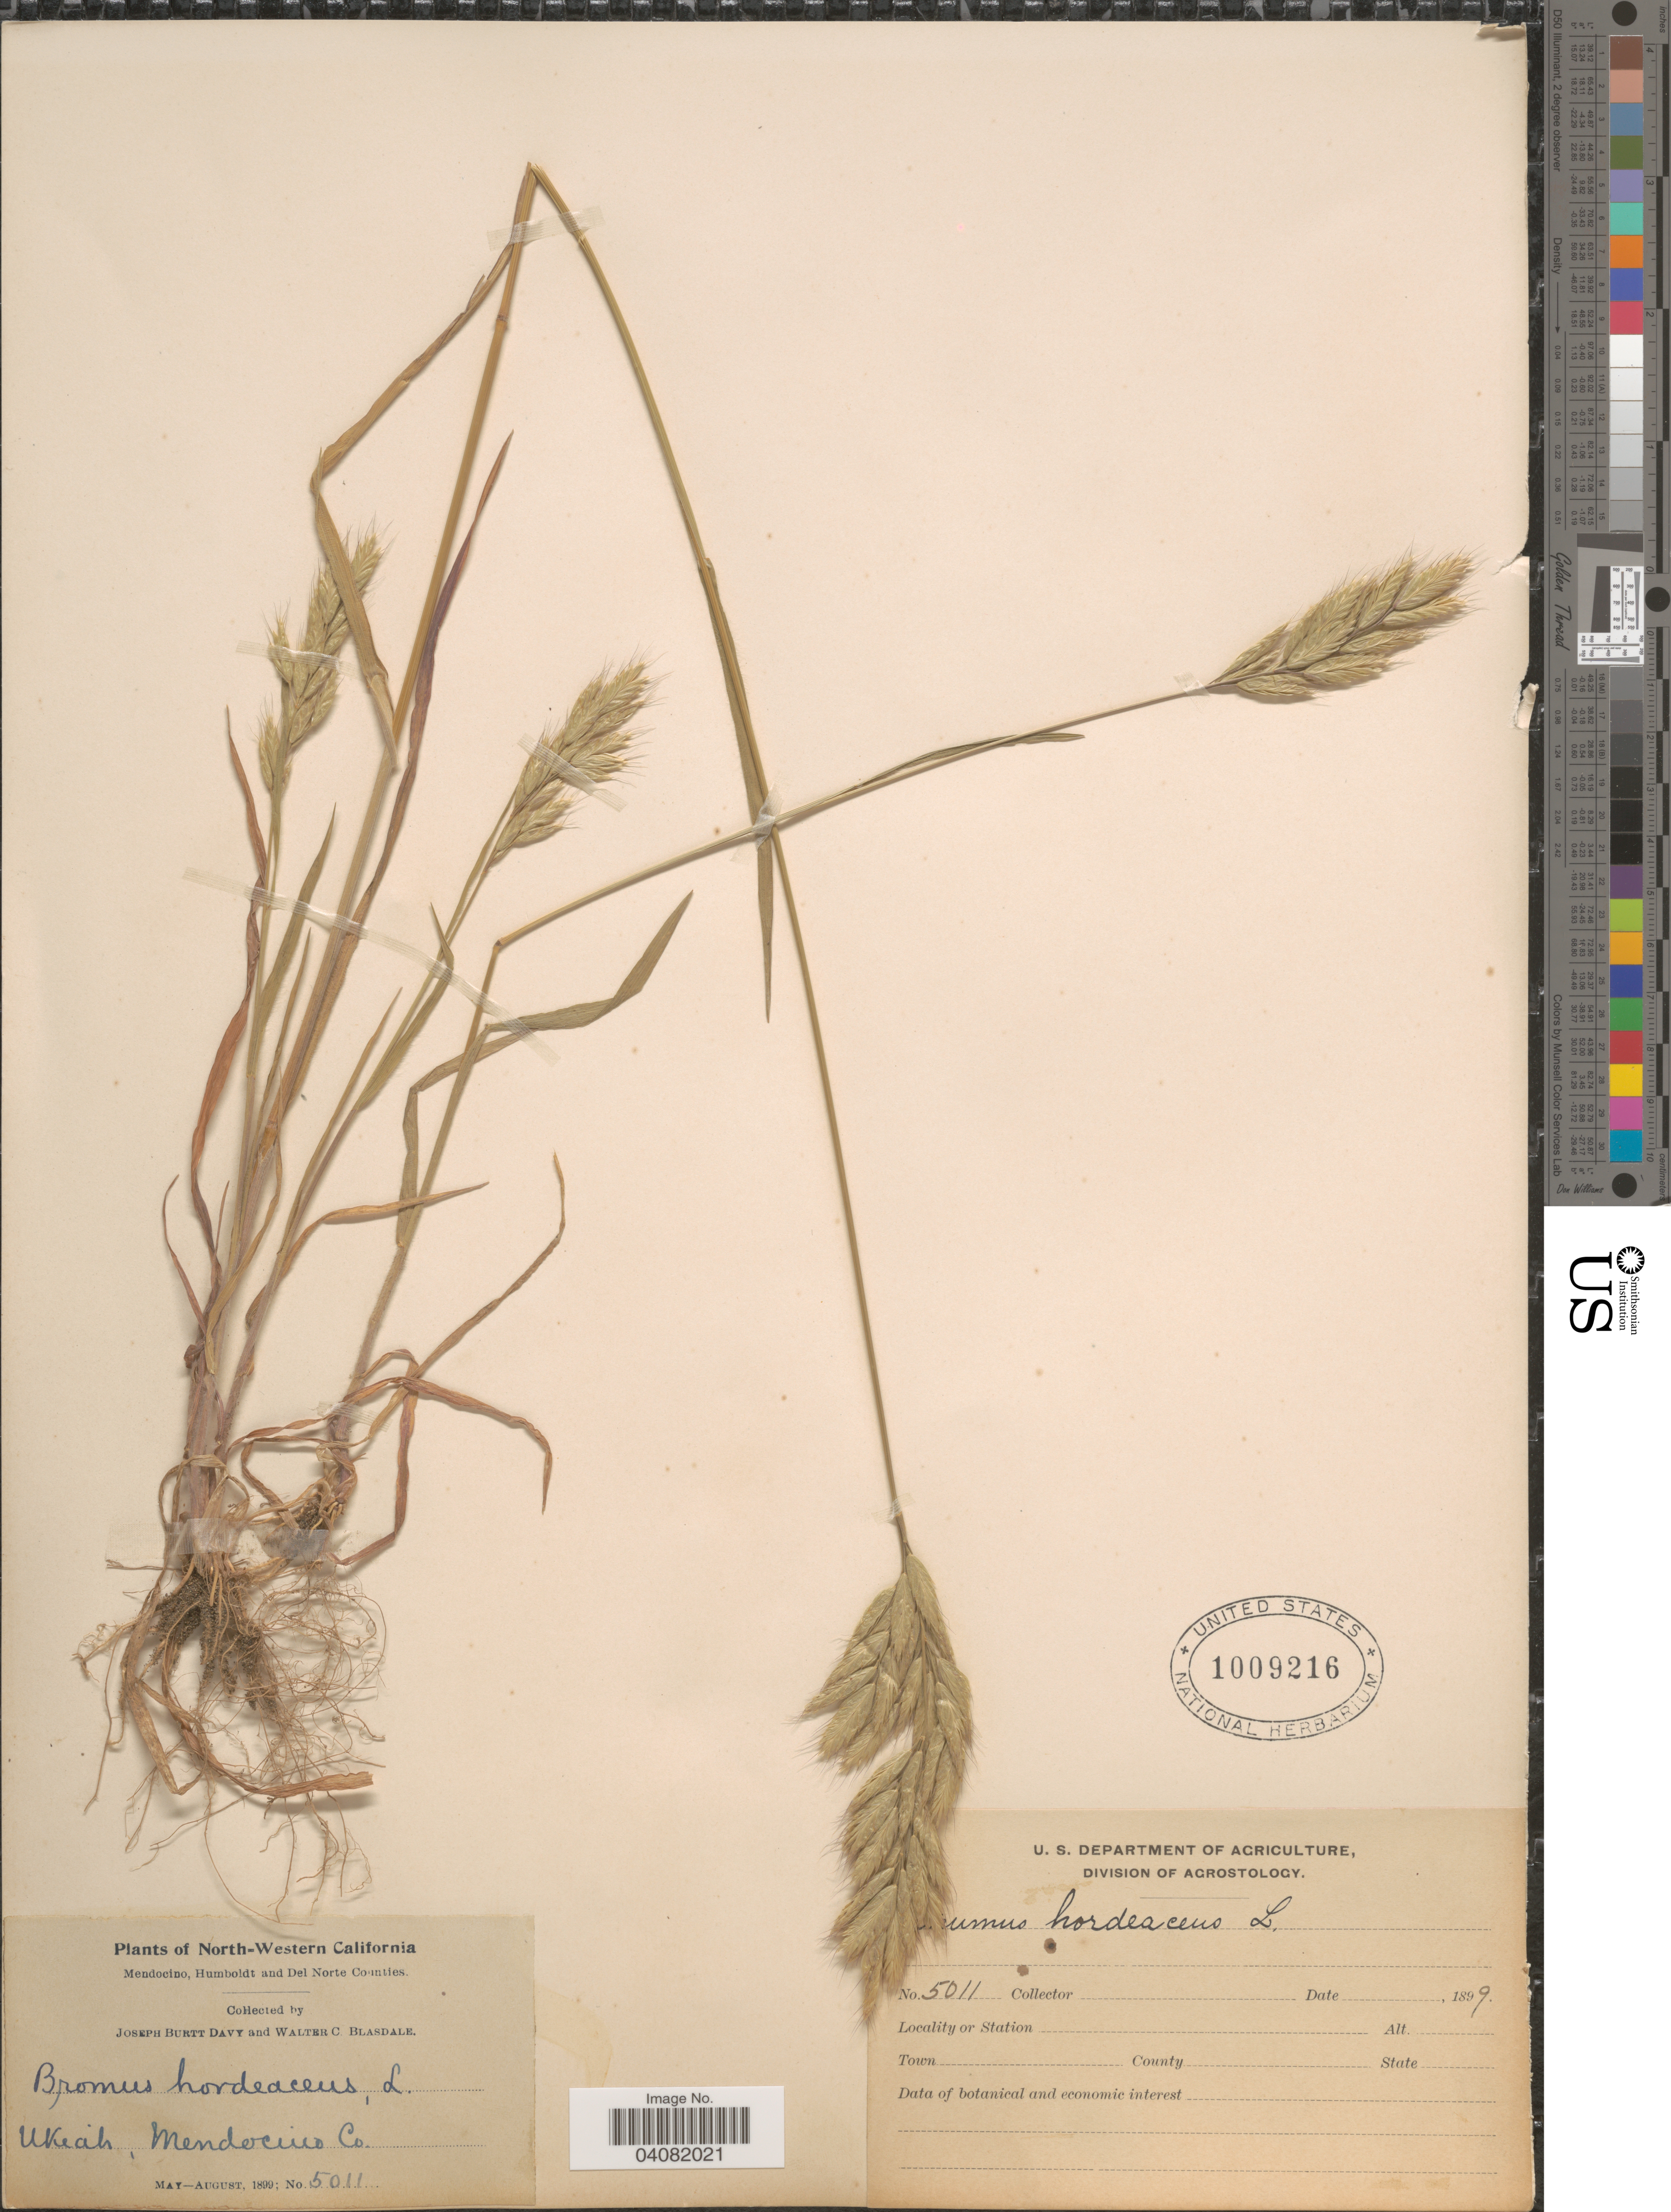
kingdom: Plantae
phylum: Tracheophyta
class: Liliopsida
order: Poales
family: Poaceae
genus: Bromus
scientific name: Bromus hordeaceus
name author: L.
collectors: J. Burtt Davy & W. Blasdale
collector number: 5011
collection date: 1899-05/1899-08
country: United States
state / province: California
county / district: Mendocino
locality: North-Western California. Ukiah, Mendocino Co.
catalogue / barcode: US 1009216